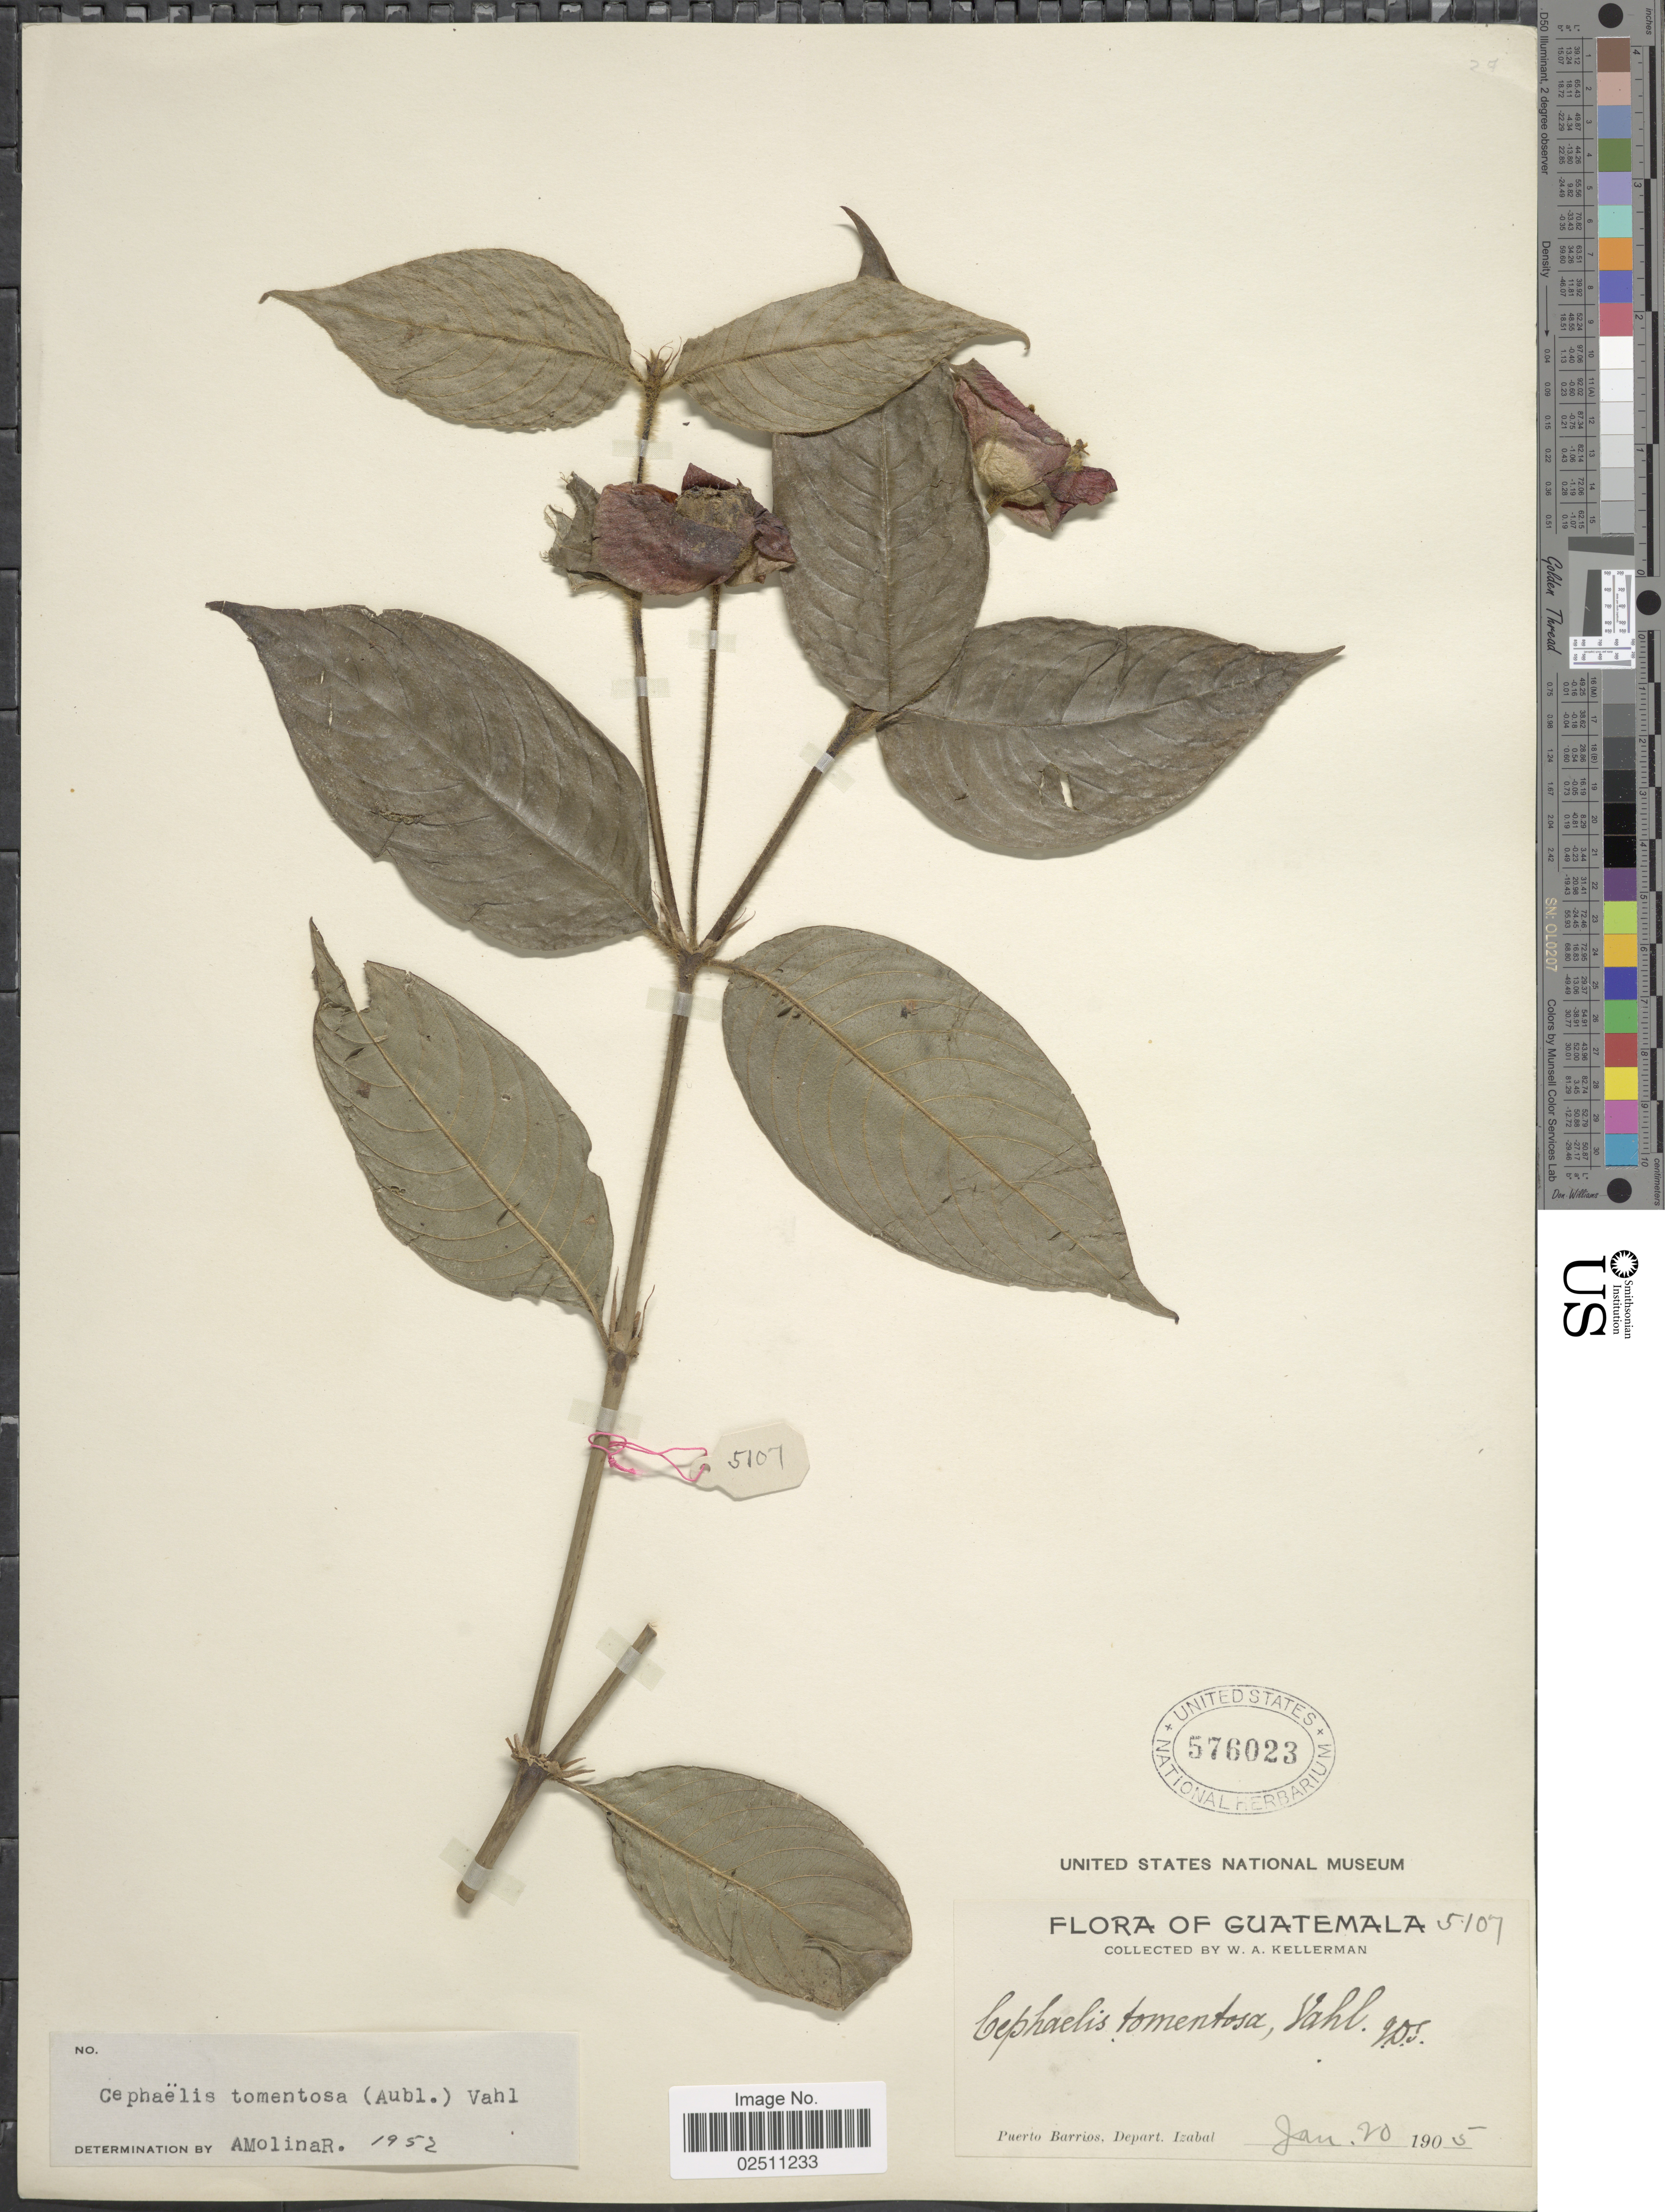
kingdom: Plantae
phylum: Tracheophyta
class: Magnoliopsida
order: Gentianales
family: Rubiaceae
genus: Psychotria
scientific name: Psychotria poeppigiana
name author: Müll. Arg.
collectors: W. Kellerman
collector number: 5107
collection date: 1905-01-20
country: Guatemala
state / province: Izabal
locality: Puerto barrios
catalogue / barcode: US 576023